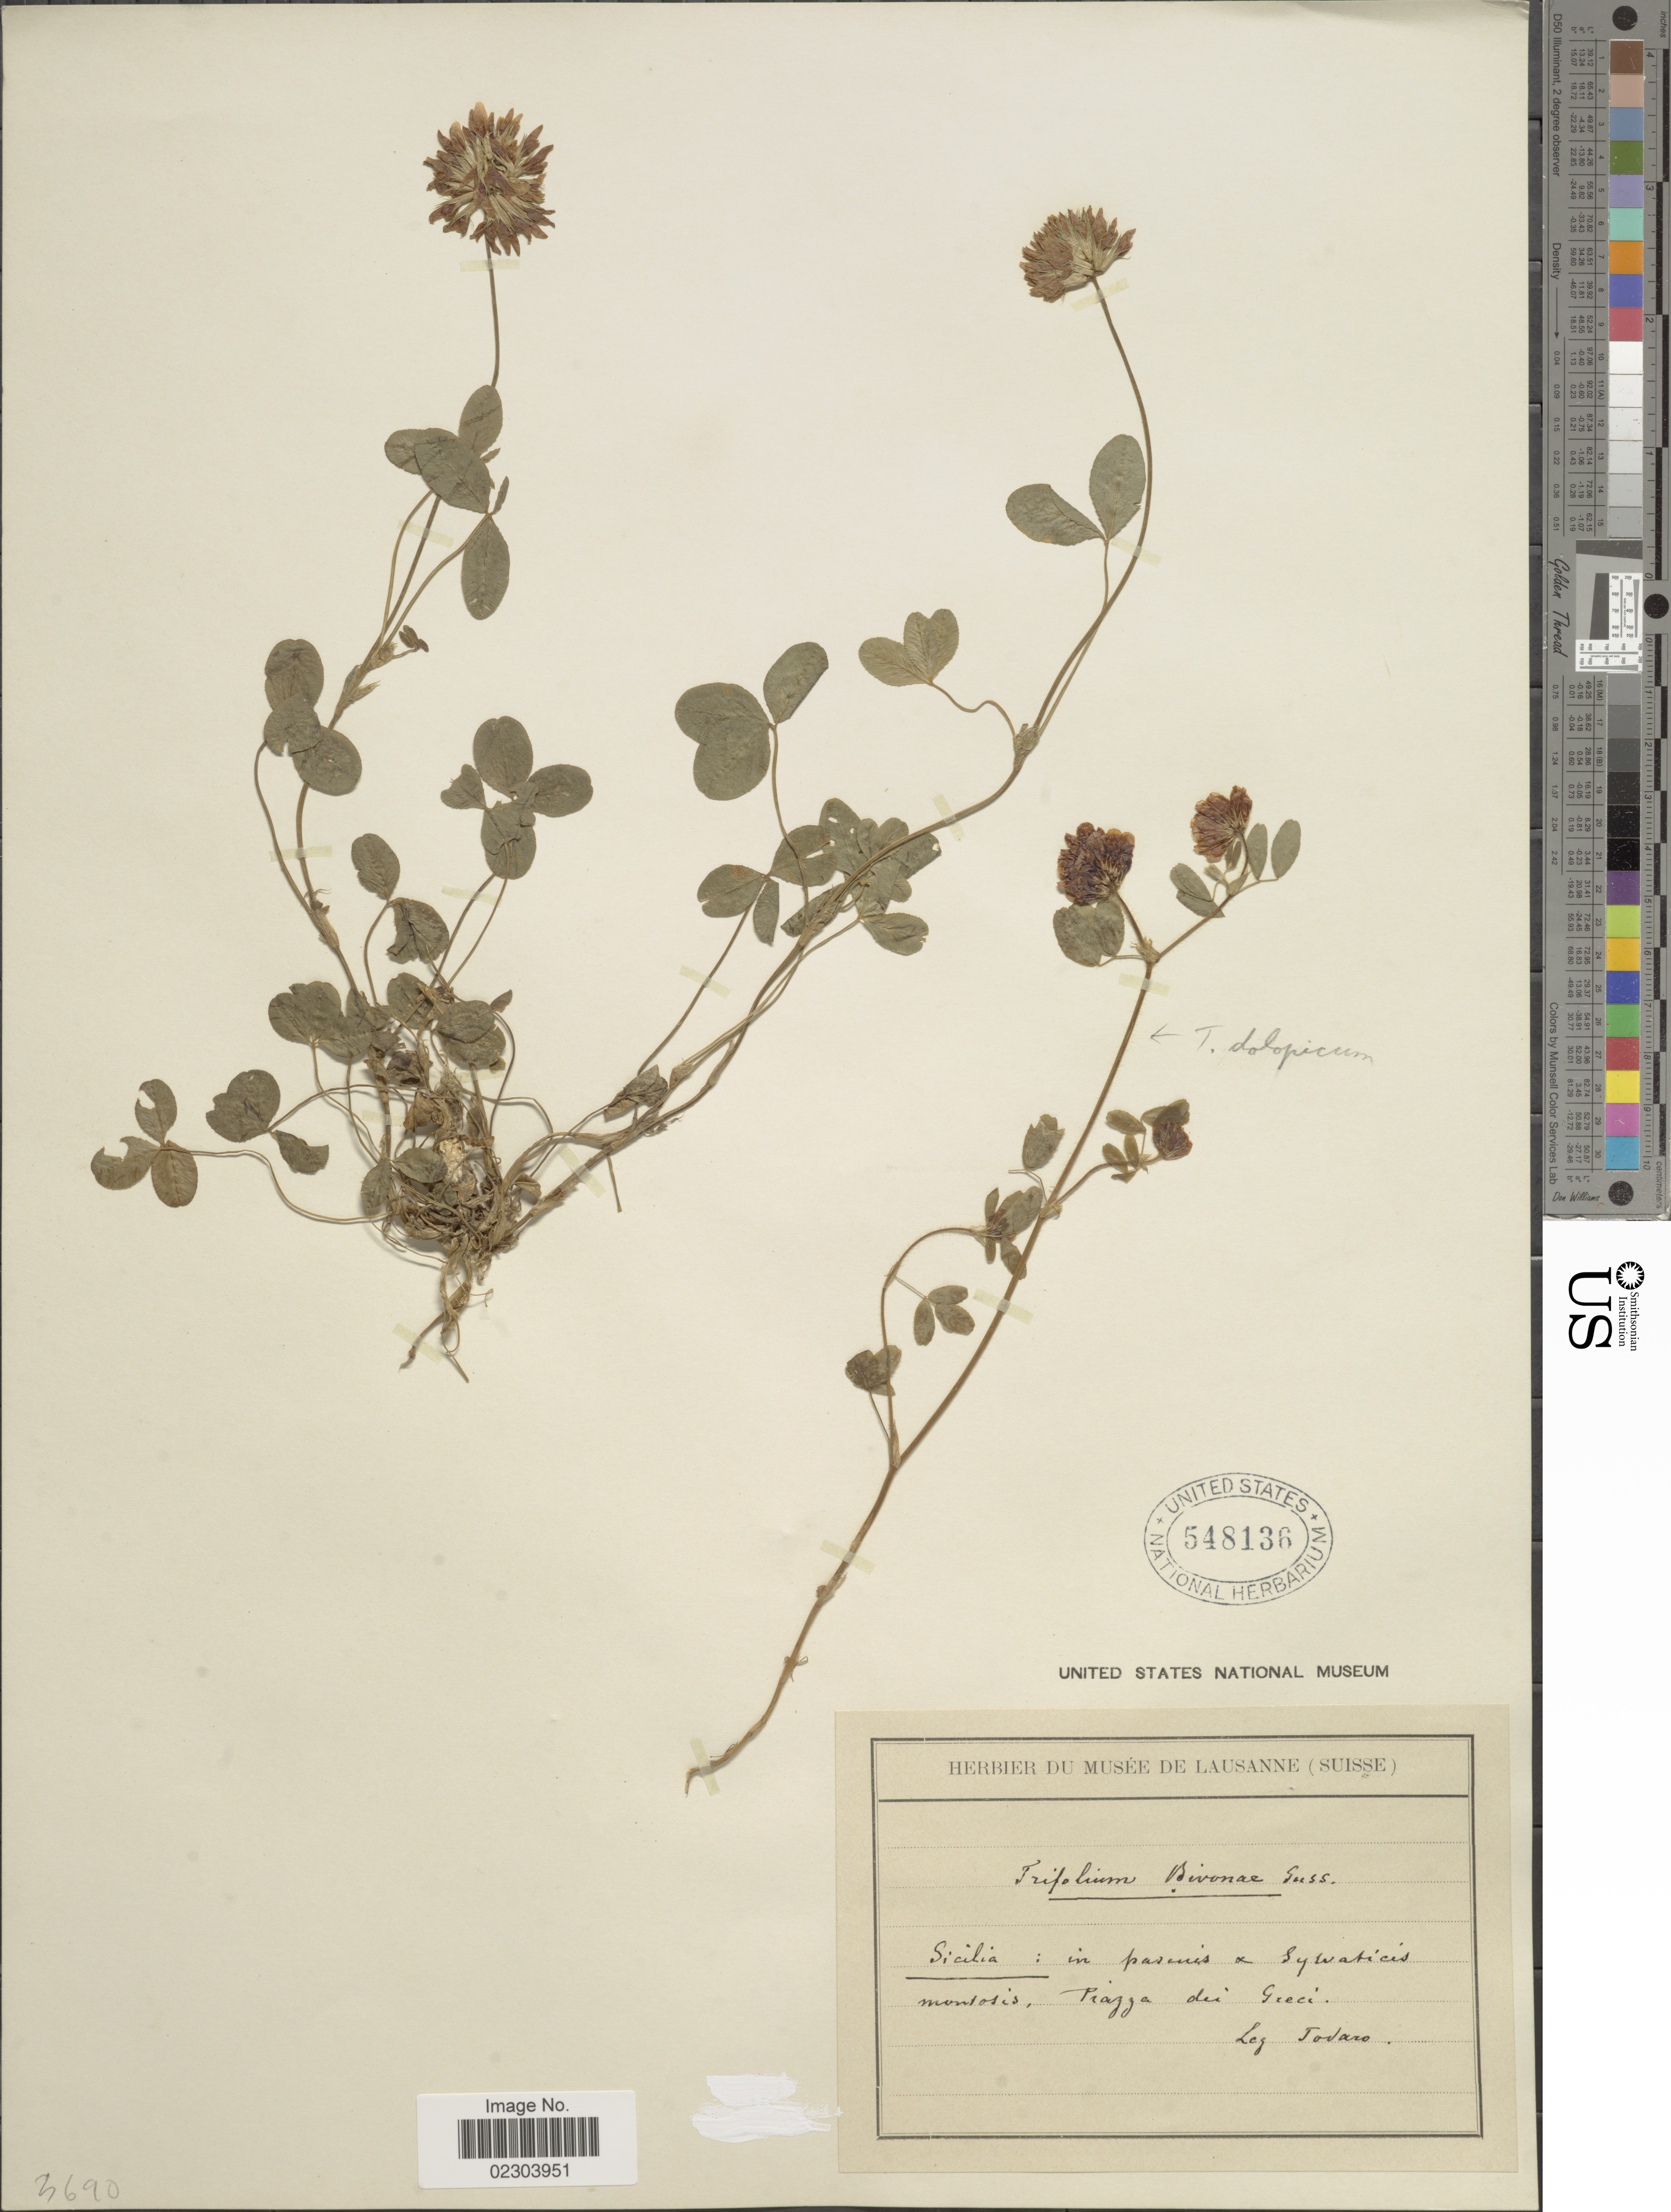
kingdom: Plantae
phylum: Tracheophyta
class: Magnoliopsida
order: Fabales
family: Fabaceae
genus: Trifolium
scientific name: Trifolium bivonae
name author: Gussone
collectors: Todaro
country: Italy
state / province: Siciliana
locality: Sicilia: in pasunis a Silvaticis, montosis, Prazza dei Greci [interpreted]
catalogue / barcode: US 548136